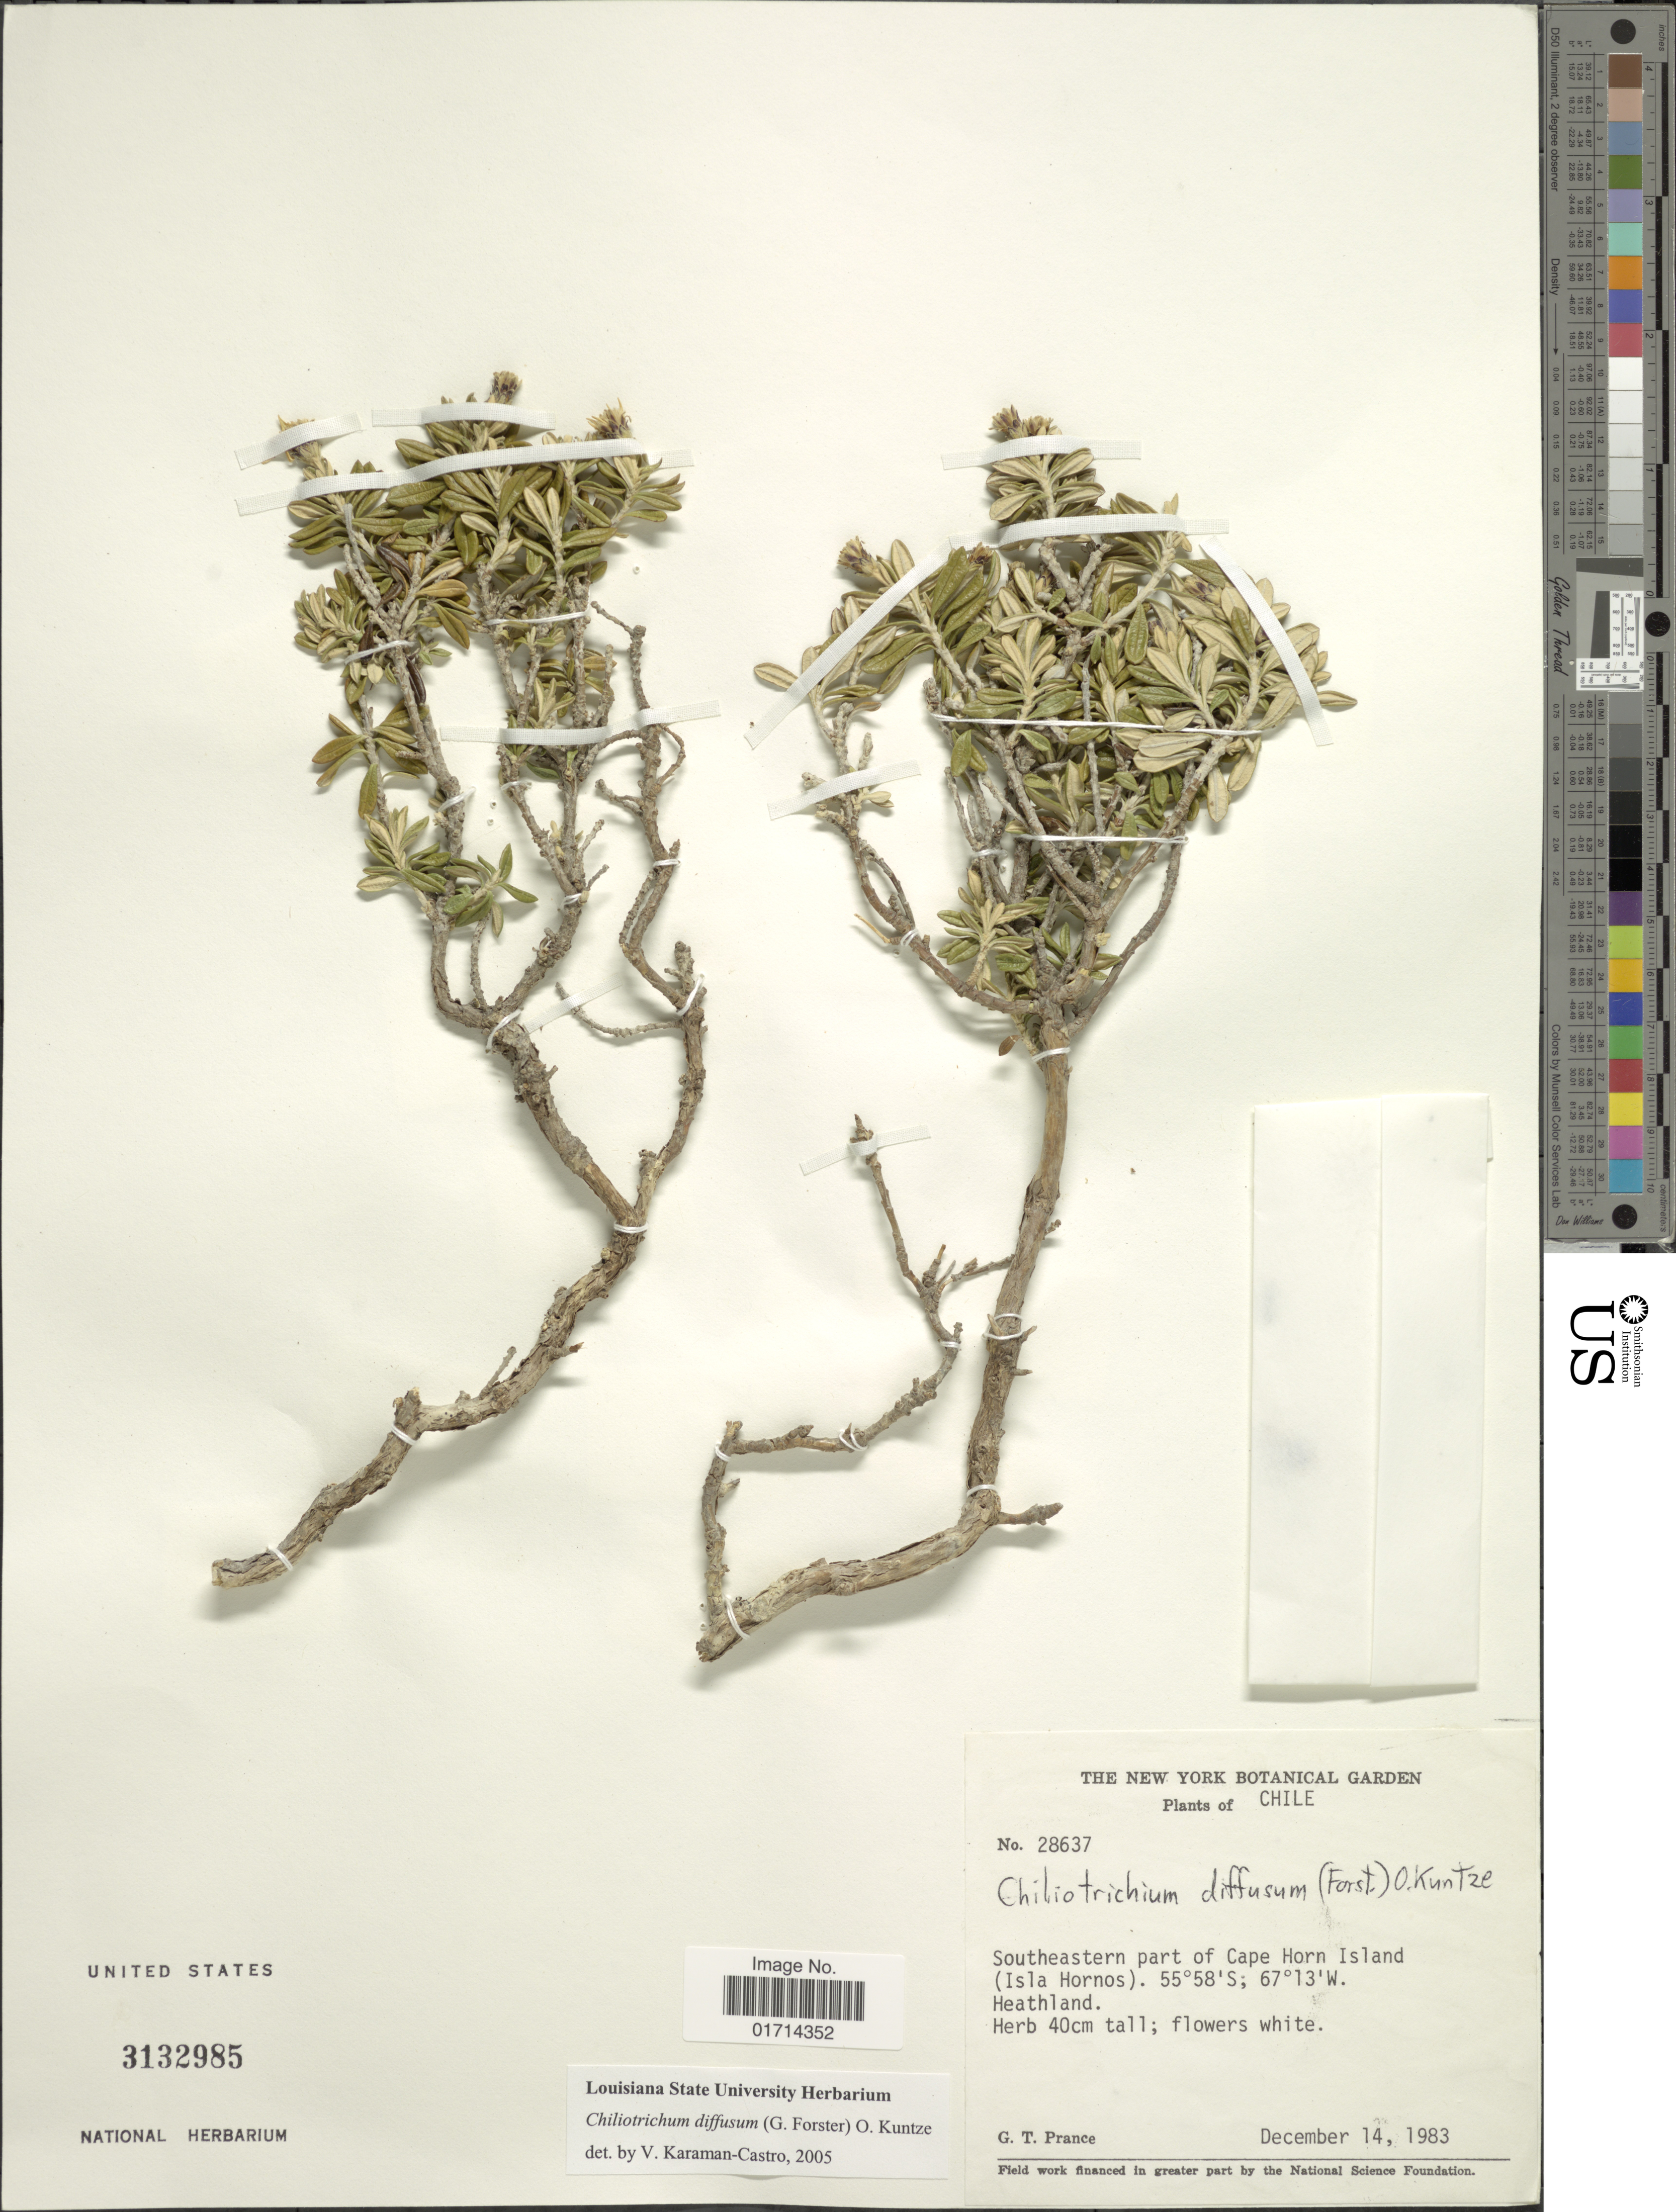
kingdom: Plantae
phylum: Tracheophyta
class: Magnoliopsida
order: Asterales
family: Asteraceae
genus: Chiliotrichum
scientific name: Chiliotrichum diffusum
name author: (G. Forst.) Kuntze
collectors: G. T. Prance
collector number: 28637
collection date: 1983-12-14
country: Chile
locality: Southeastern part of Cape Horn Island (Isla Hornos)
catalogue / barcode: US 3132985